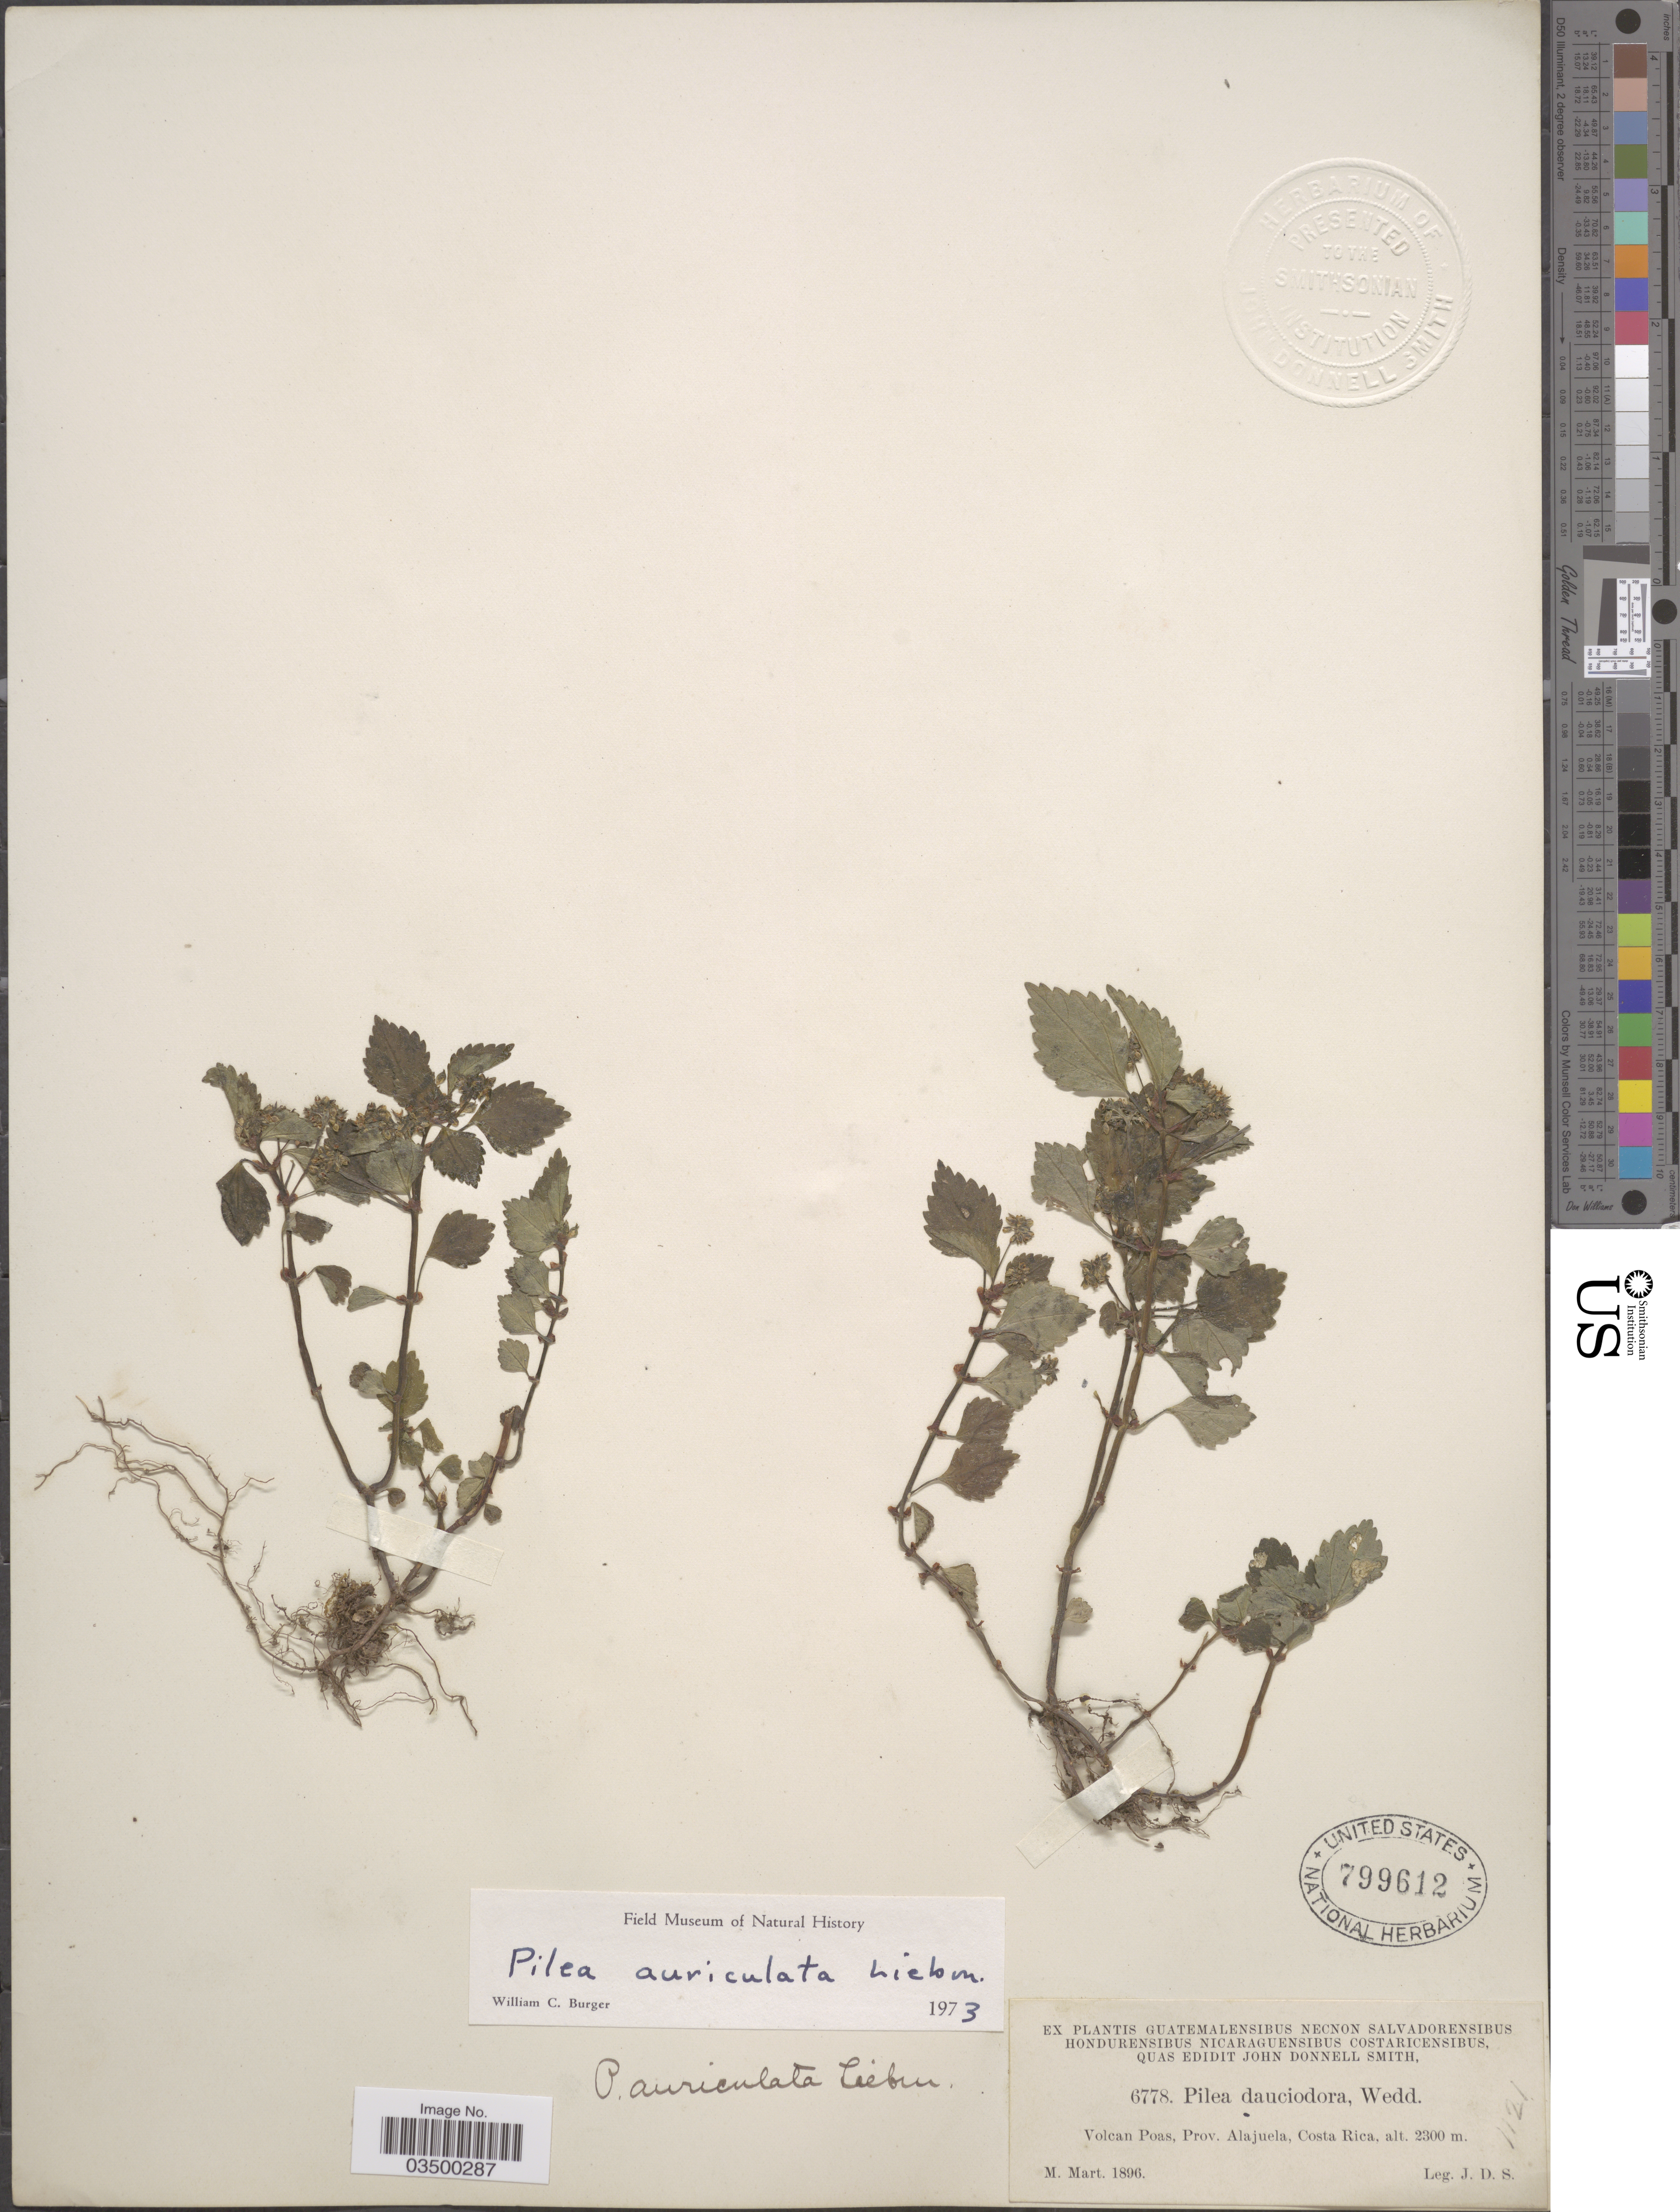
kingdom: Plantae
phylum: Tracheophyta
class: Magnoliopsida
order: Rosales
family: Urticaceae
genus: Pilea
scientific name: Pilea auriculata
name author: Liebm.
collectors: J. Donnell Smith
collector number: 6778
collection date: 1896-03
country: Costa Rica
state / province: Alajuela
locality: Volcan Poas.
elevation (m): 2300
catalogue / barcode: US 799612